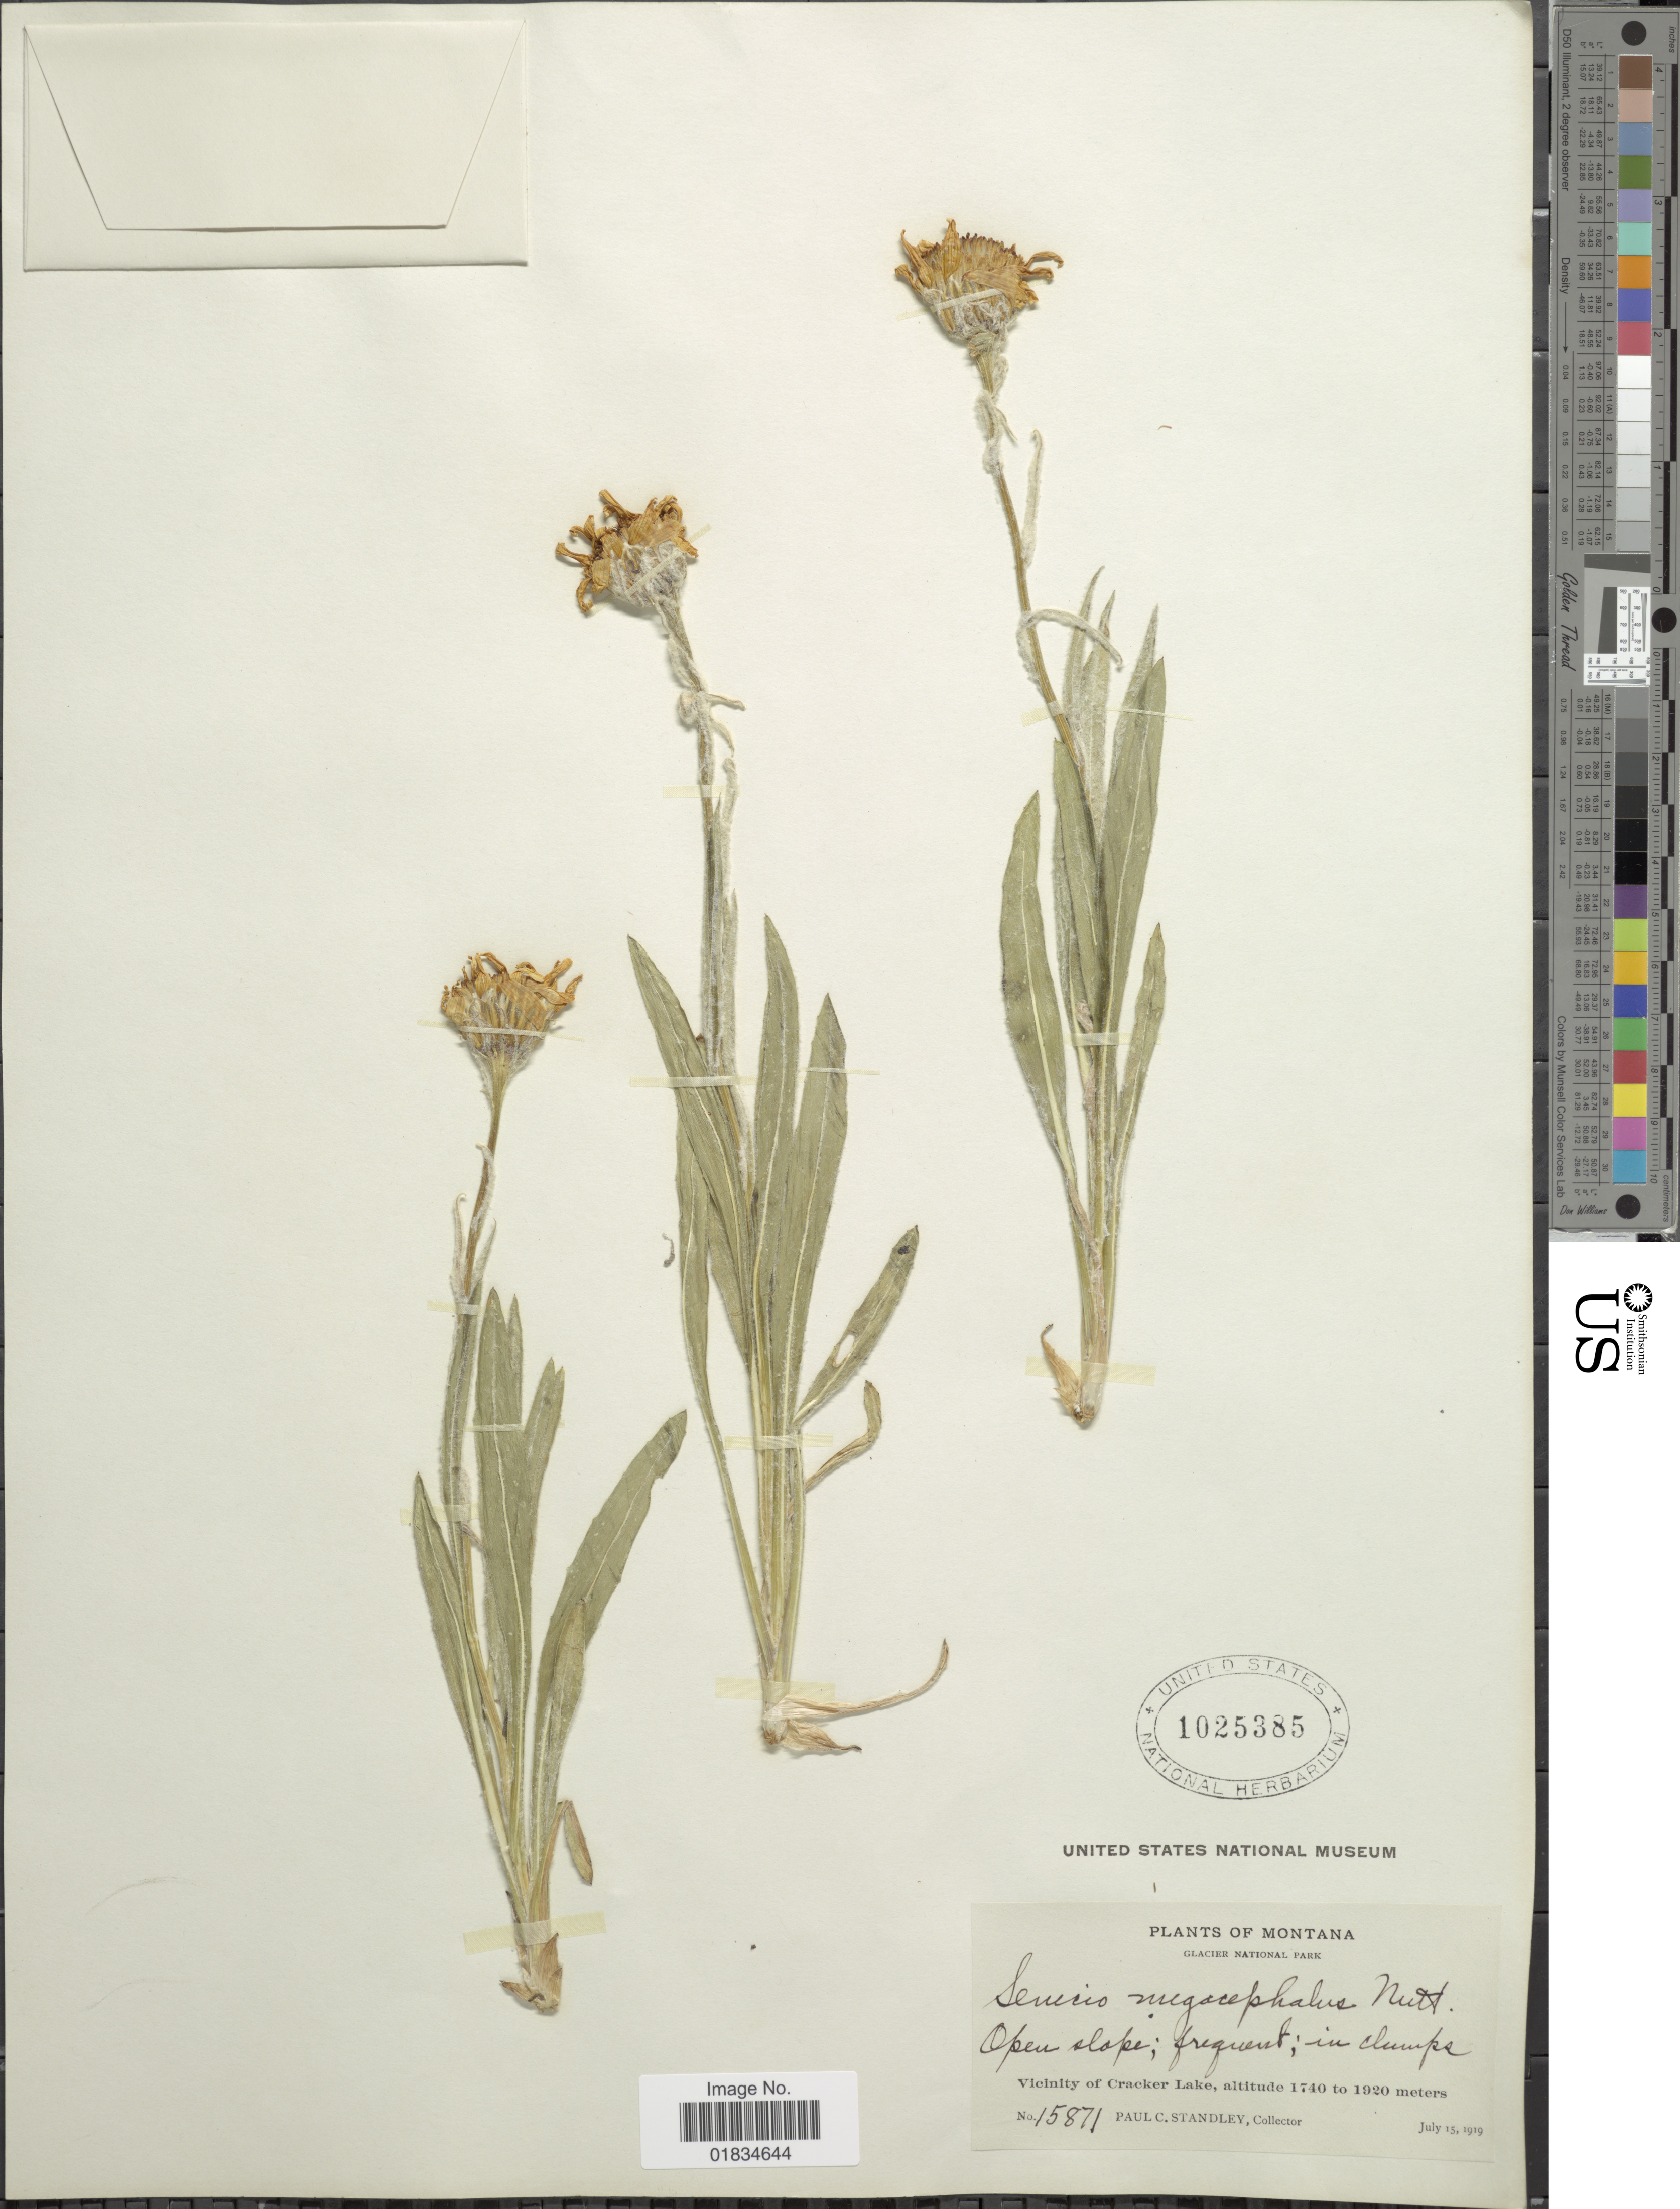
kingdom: Plantae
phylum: Tracheophyta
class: Magnoliopsida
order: Asterales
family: Asteraceae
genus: Senecio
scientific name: Senecio megacephalus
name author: Nutt.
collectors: P. C. Standley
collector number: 15871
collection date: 1919-07-15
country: United States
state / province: Montana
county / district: Glacier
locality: Glacier National Park, Vicinity of Cracker Lake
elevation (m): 1740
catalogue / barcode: US 1025385